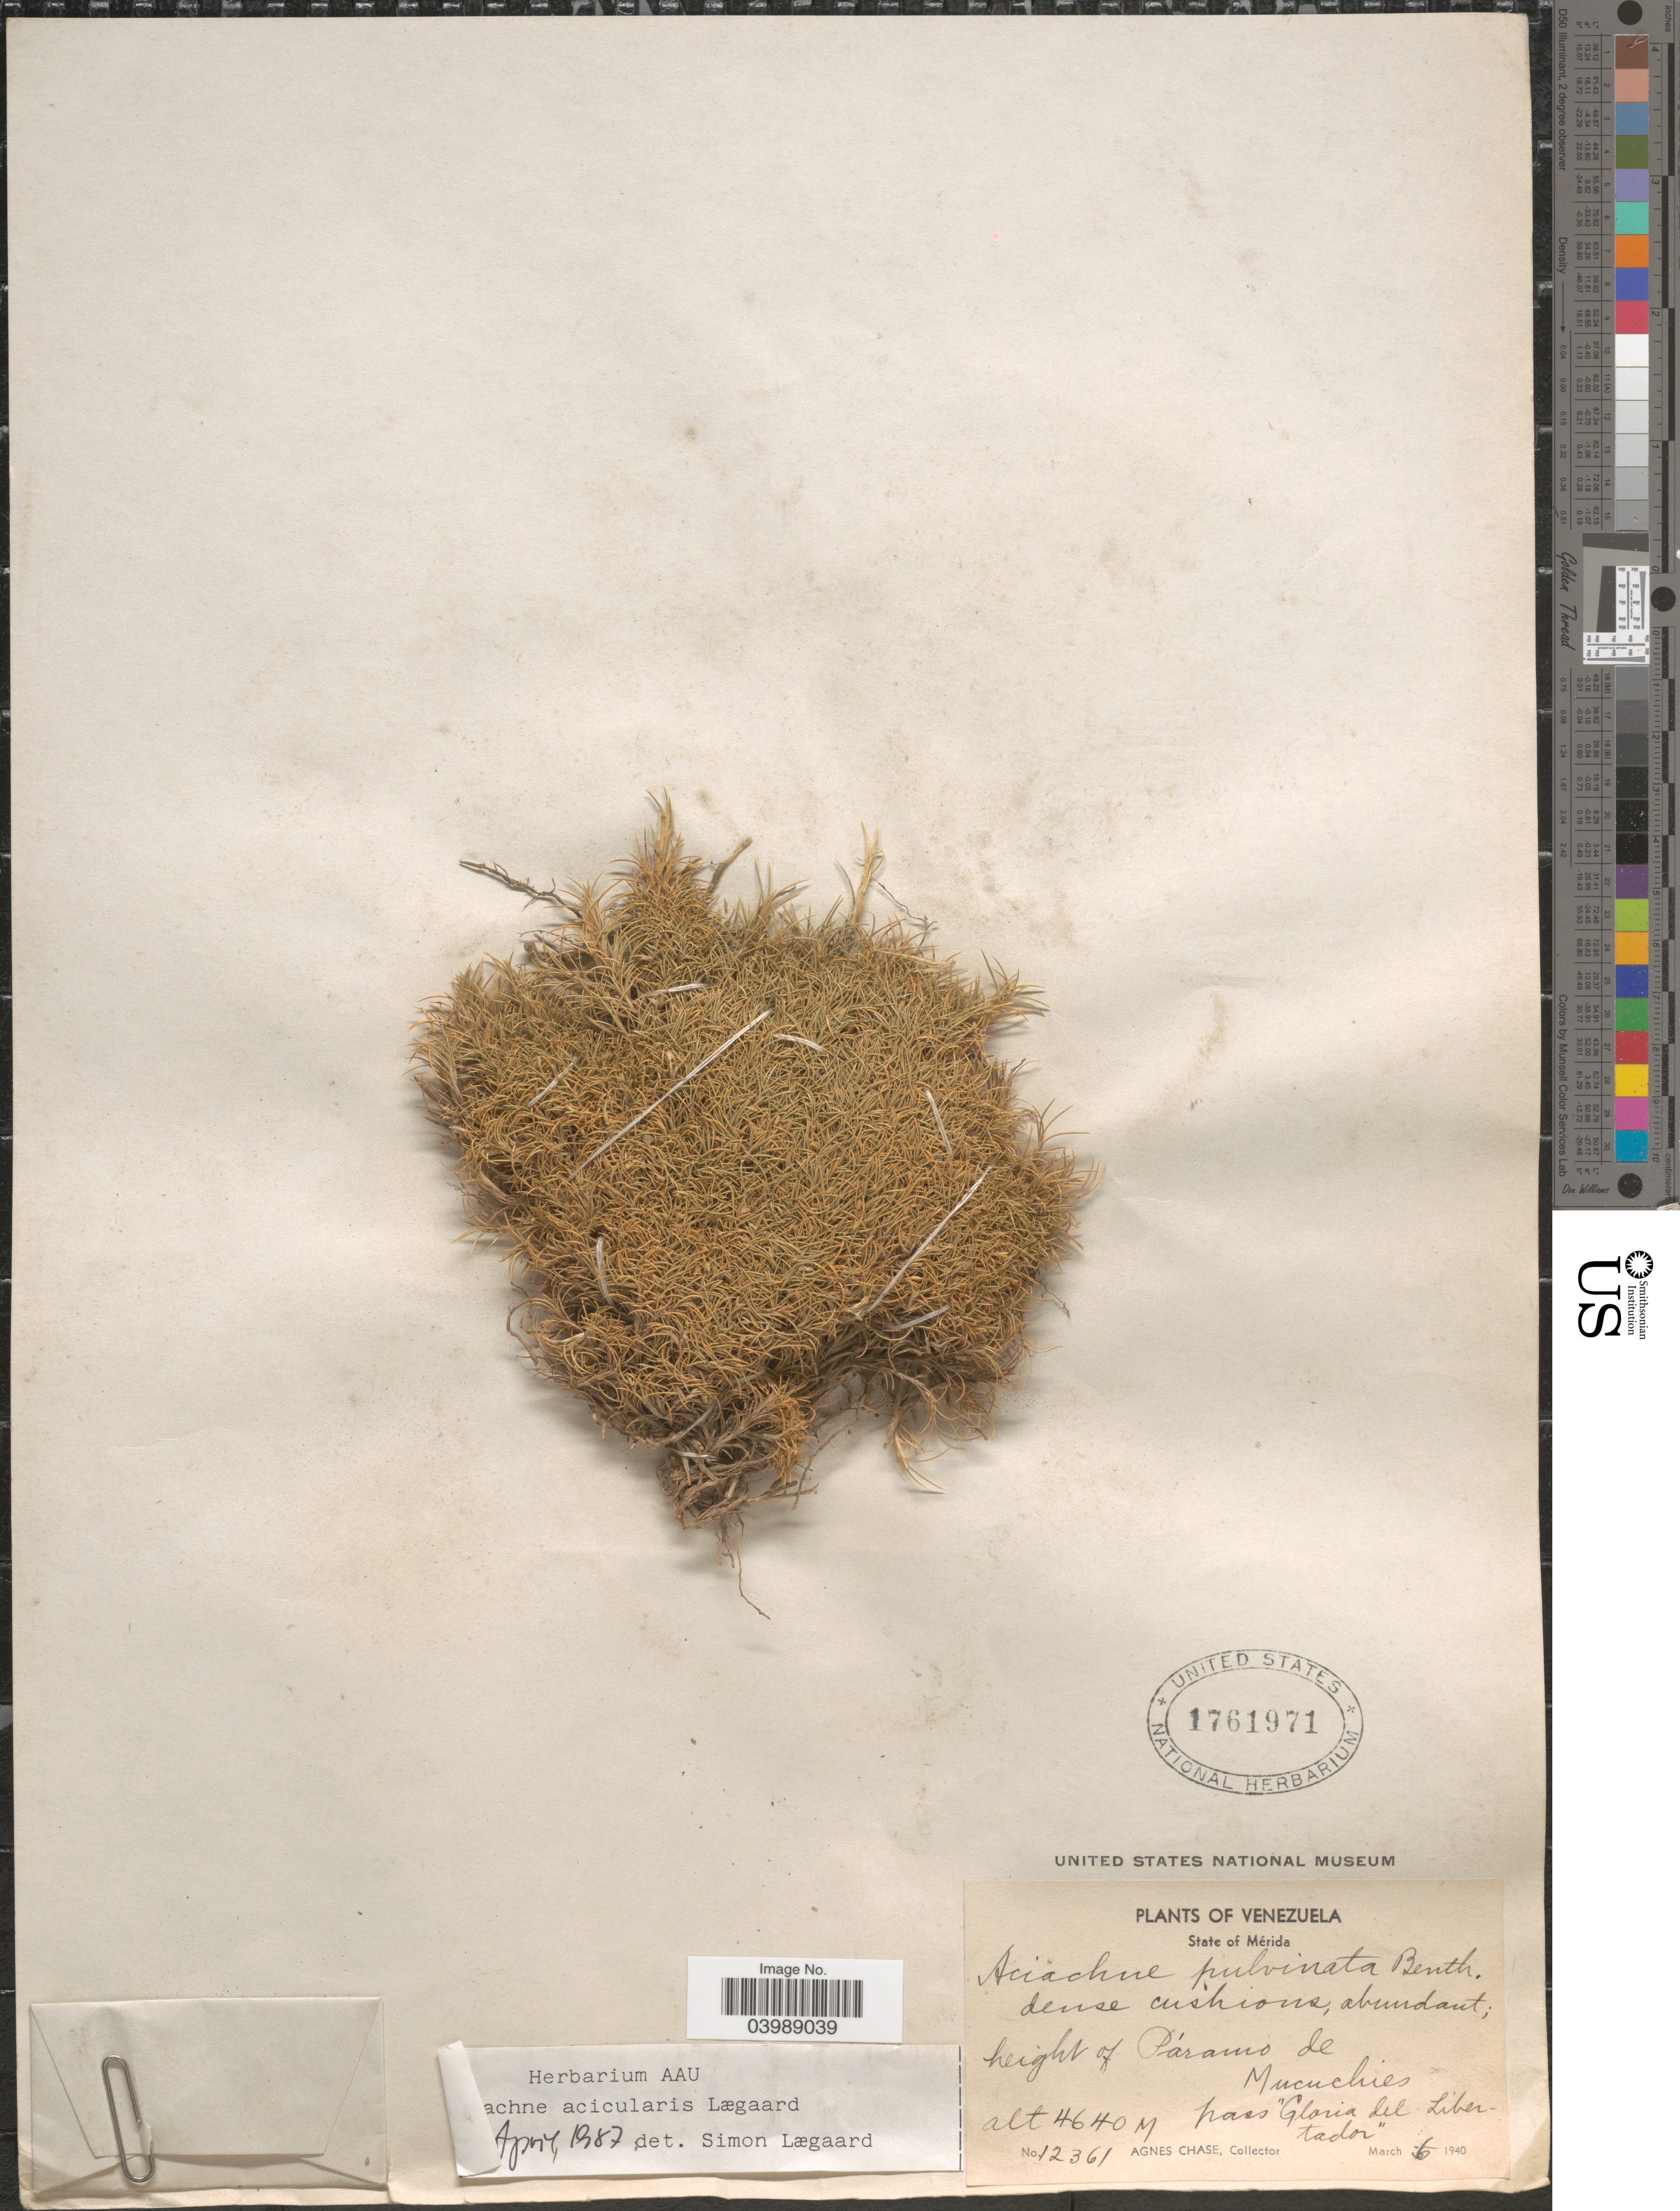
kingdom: Plantae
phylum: Tracheophyta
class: Liliopsida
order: Poales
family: Poaceae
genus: Aciachne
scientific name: Aciachne acicularis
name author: Lægaard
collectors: A. Chase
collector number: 12361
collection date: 1940-03-06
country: Venezuela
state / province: Merida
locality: Height of Páramo de Mucuchies pass "Gloria del Libertador.".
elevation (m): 4640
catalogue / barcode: US 1761971